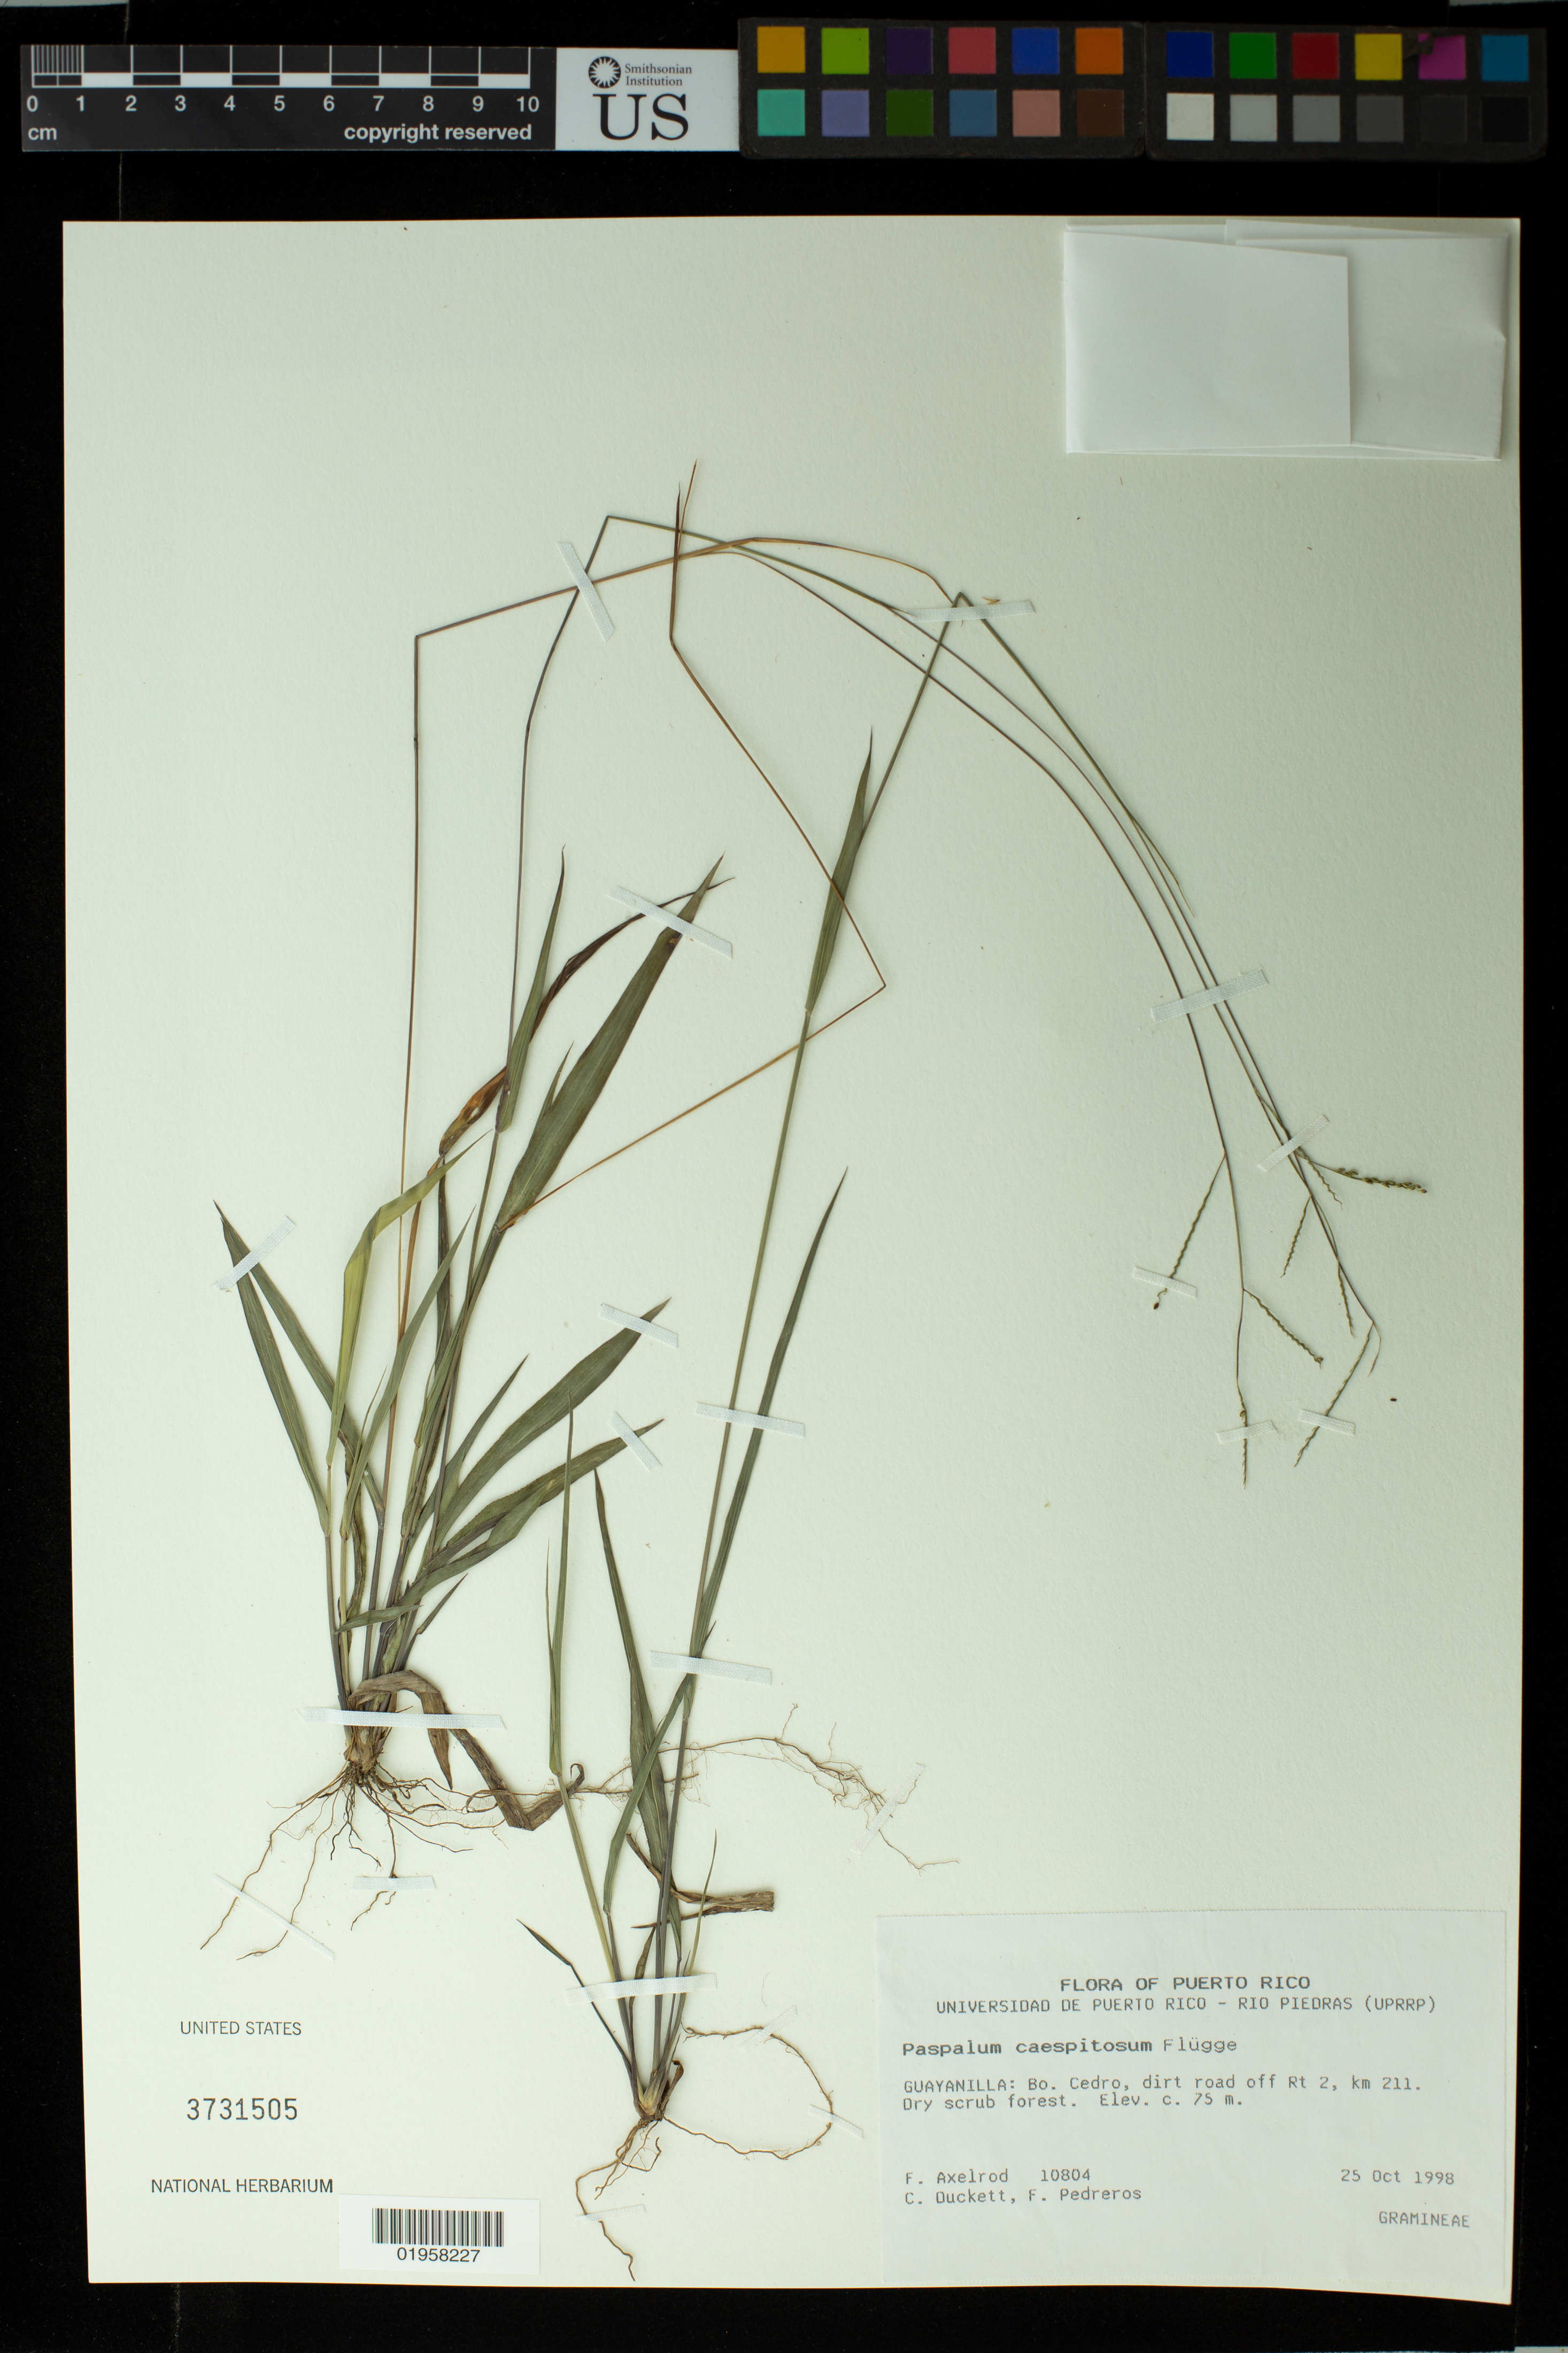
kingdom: Plantae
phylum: Tracheophyta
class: Liliopsida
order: Poales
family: Poaceae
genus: Paspalum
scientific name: Paspalum caespitosum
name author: Flüggé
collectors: F. S. Axelrod, C. Duckett & F. Pedreros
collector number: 10804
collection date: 1998-10-25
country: Puerto Rico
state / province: Guayanilla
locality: Bo. Cedro, dirt road off Rt 2, km 211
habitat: Dry scrub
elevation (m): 75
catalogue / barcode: US 3731505